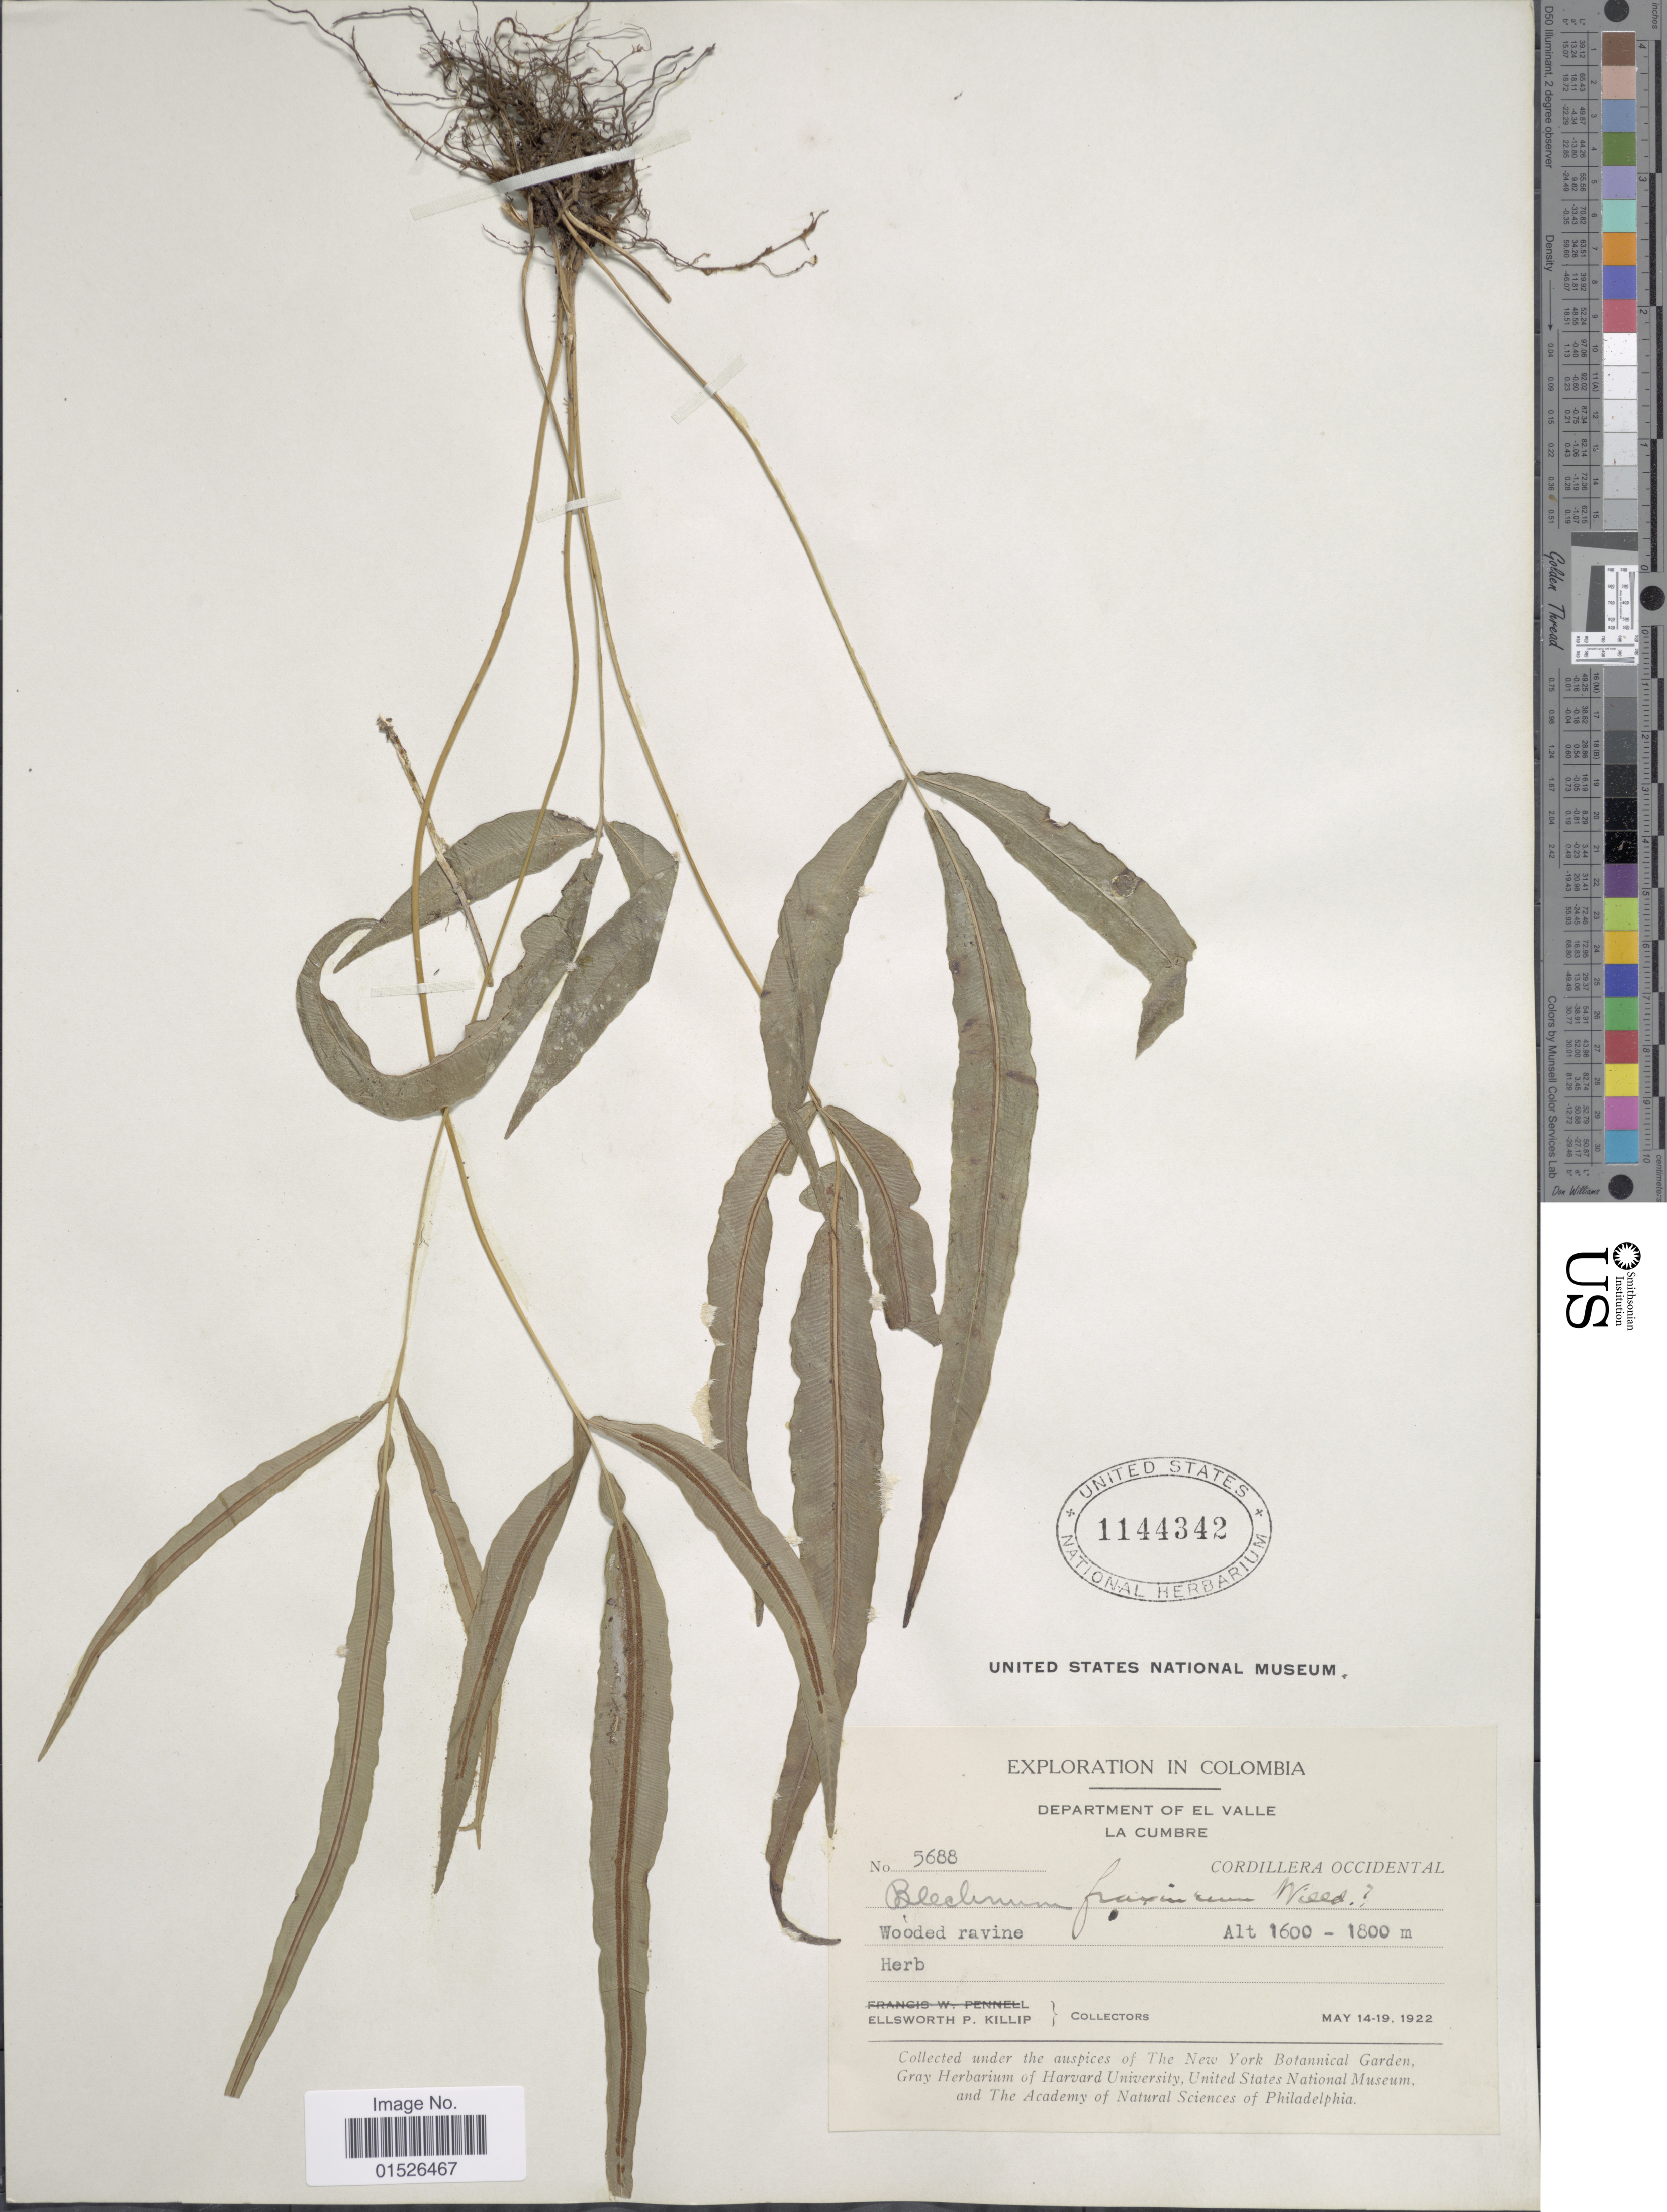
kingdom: Plantae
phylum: Tracheophyta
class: Polypodiopsida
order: Polypodiales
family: Blechnaceae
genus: Blechnum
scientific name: Blechnum meridense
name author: Klotzsch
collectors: E. P. Killip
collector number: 5688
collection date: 1922-05-14/1922-05-19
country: Colombia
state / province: Valle del Cauca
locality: Colombia. Department of El Valle. La Cumbre. Cordillera Occidental.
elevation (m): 1600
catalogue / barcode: US 1144342